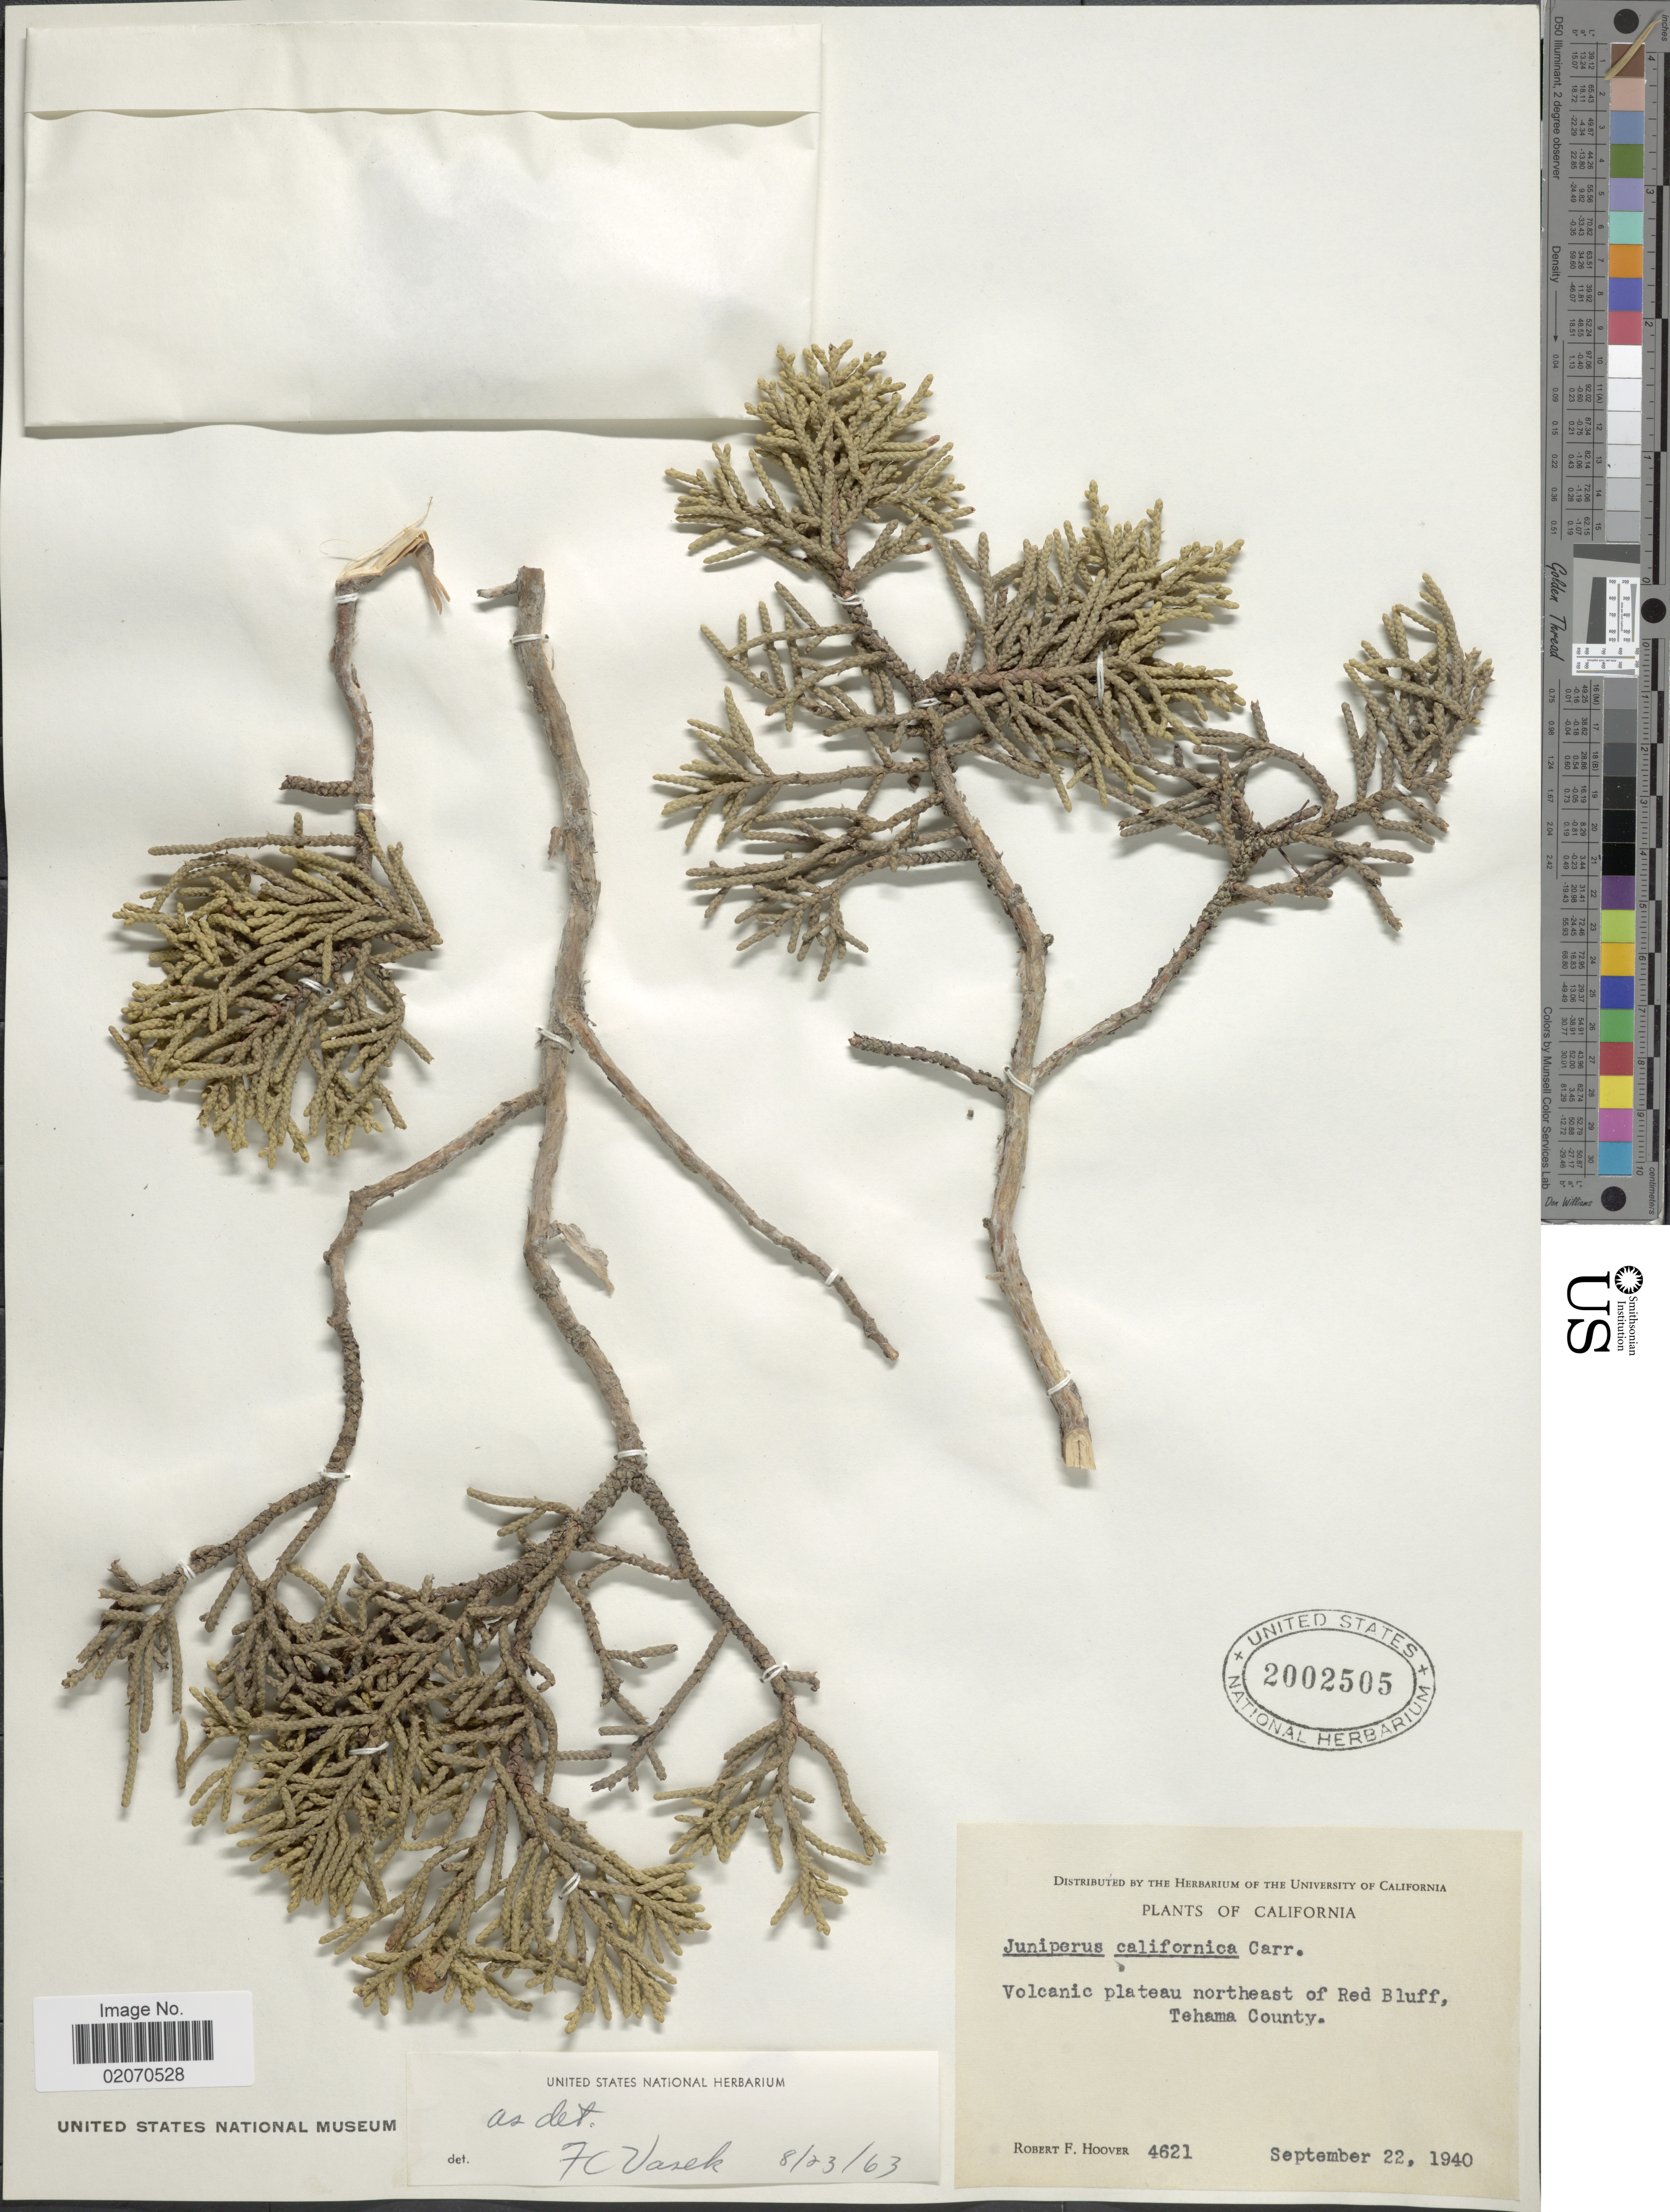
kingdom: Plantae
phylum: Tracheophyta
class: Pinopsida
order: Pinales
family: Cupressaceae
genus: Juniperus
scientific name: Juniperus californica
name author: Carrière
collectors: R. F. Hoover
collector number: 4621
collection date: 1940-09-22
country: United States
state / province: California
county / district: Tehama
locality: Volcanic plateau northeast of Red Bluff, Tehama County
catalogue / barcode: US 2002505